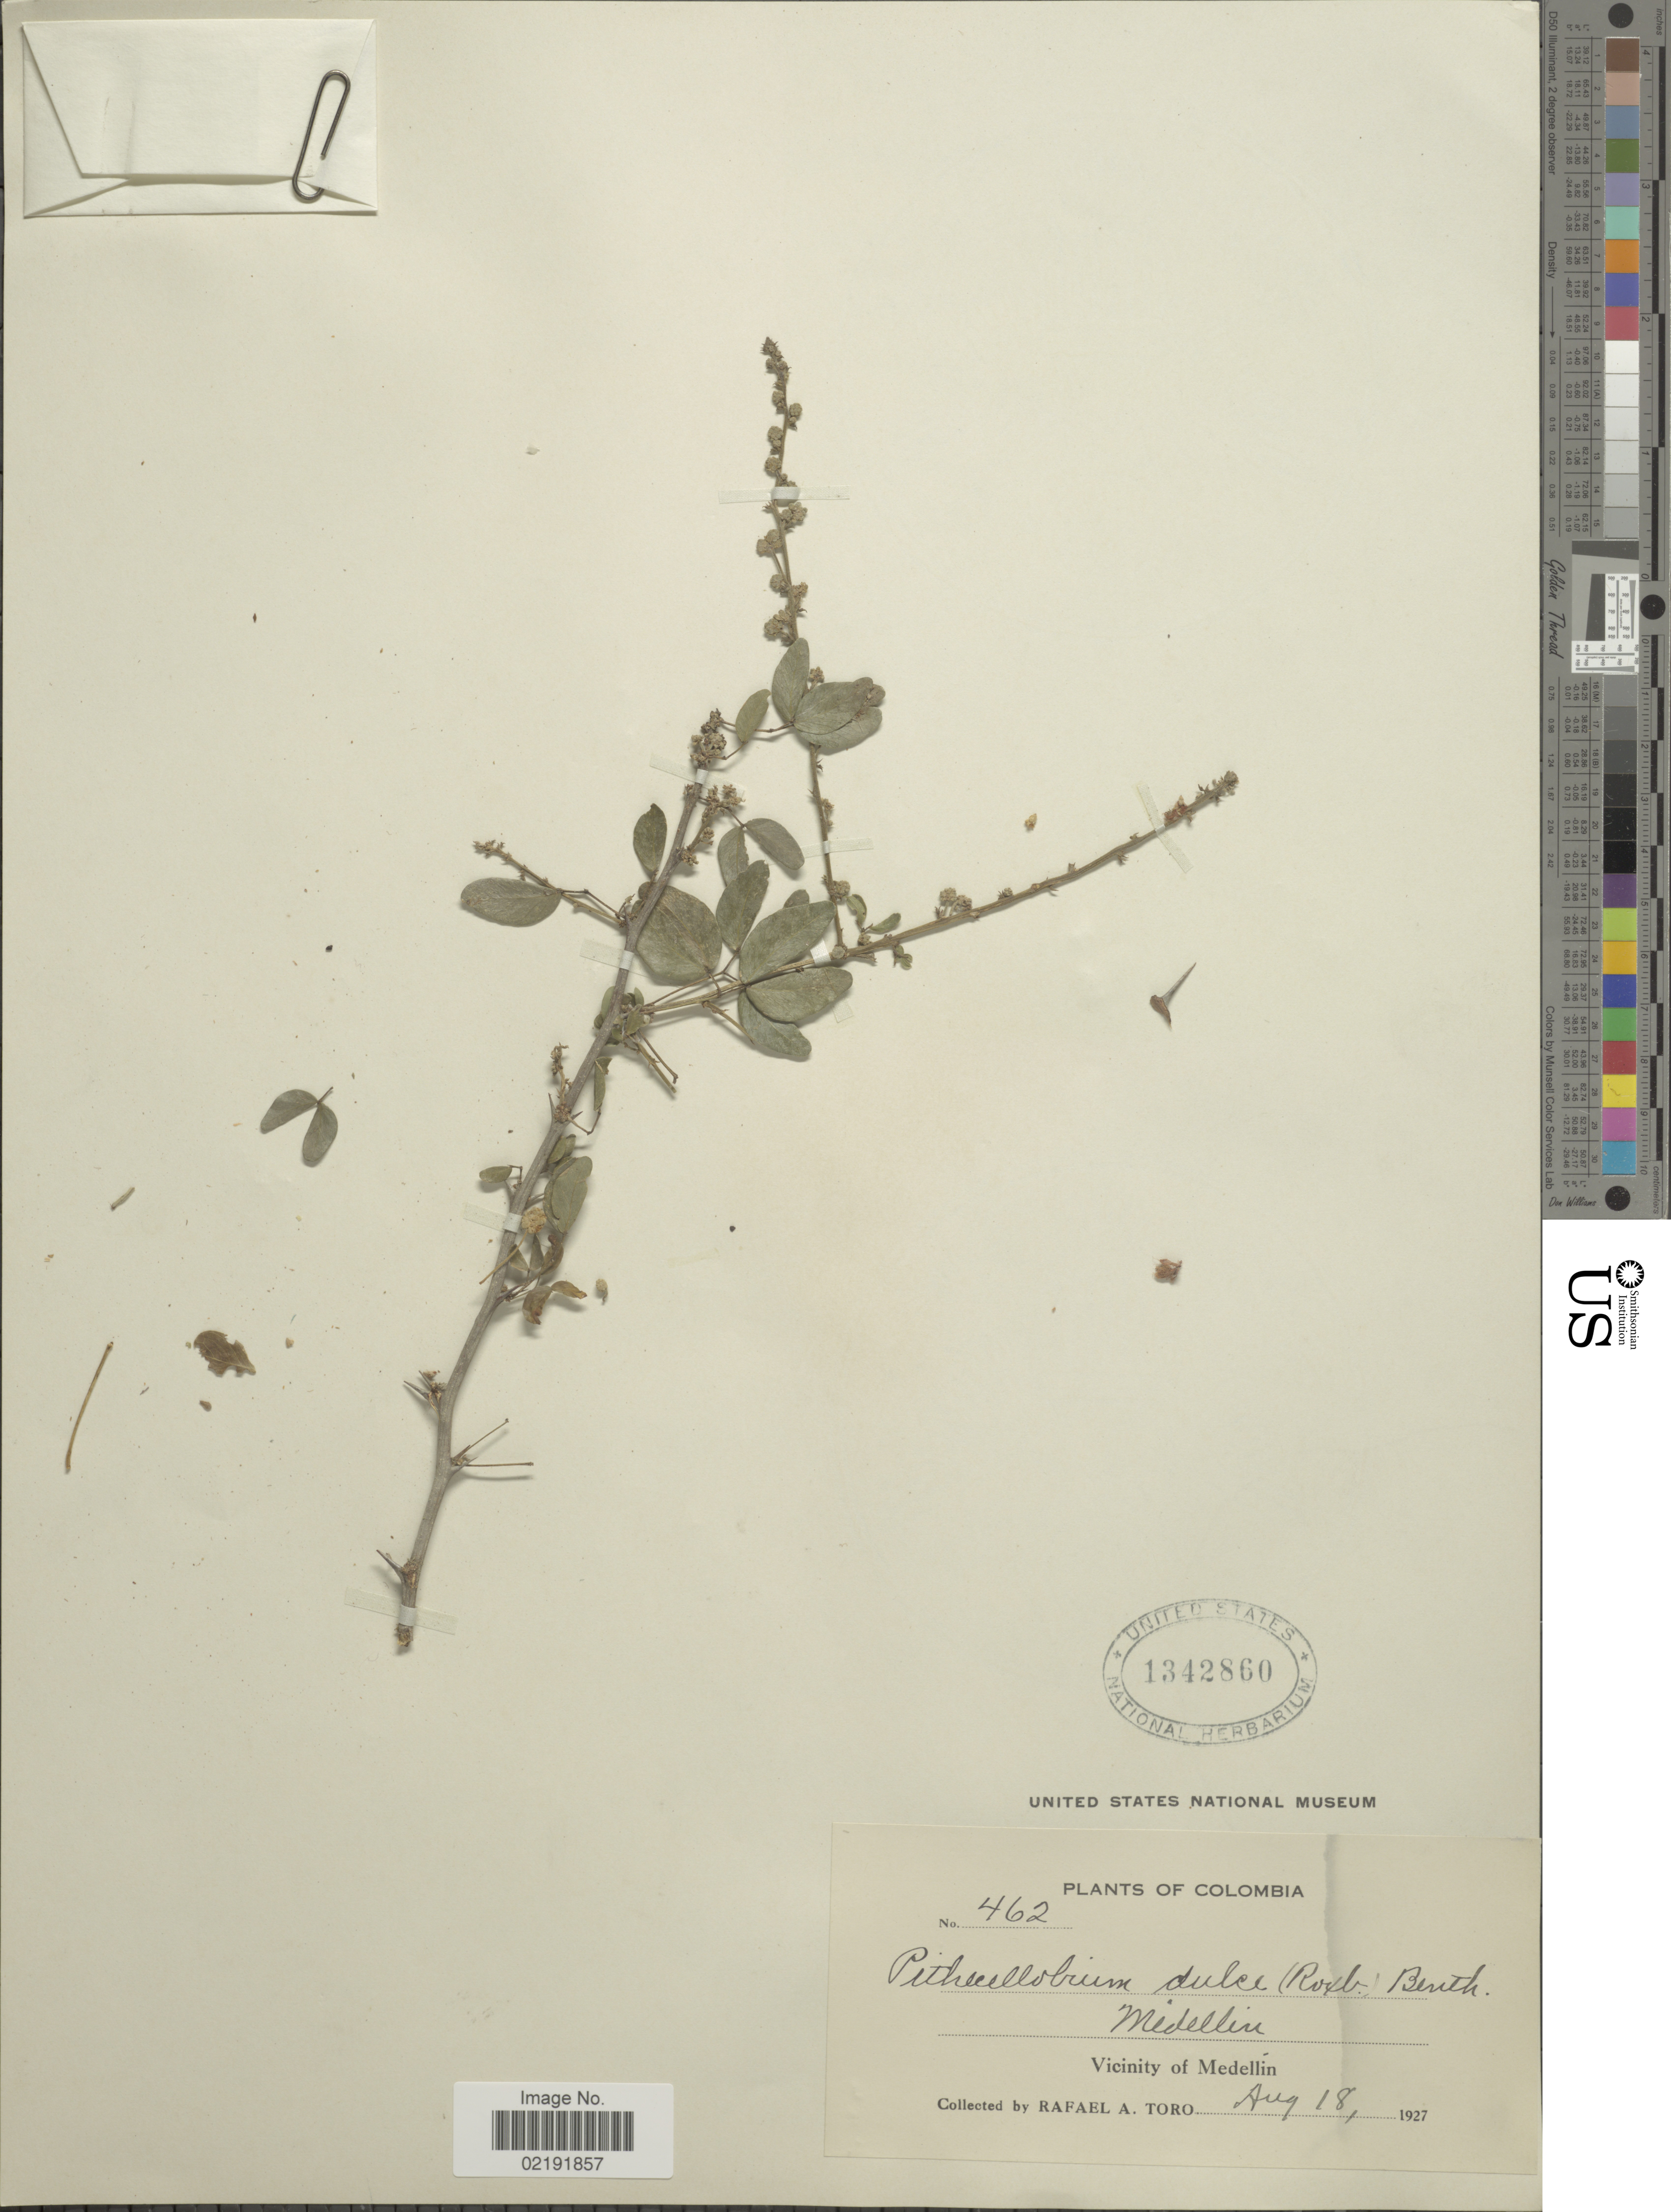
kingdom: Plantae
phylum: Tracheophyta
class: Magnoliopsida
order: Fabales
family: Fabaceae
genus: Pithecellobium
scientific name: Pithecellobium dulce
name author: (Roxb.) Benth.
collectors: R. A. Toro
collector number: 462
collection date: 1927-08-18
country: Colombia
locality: Medellin. Vicinity of Medellín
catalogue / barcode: US 1342860